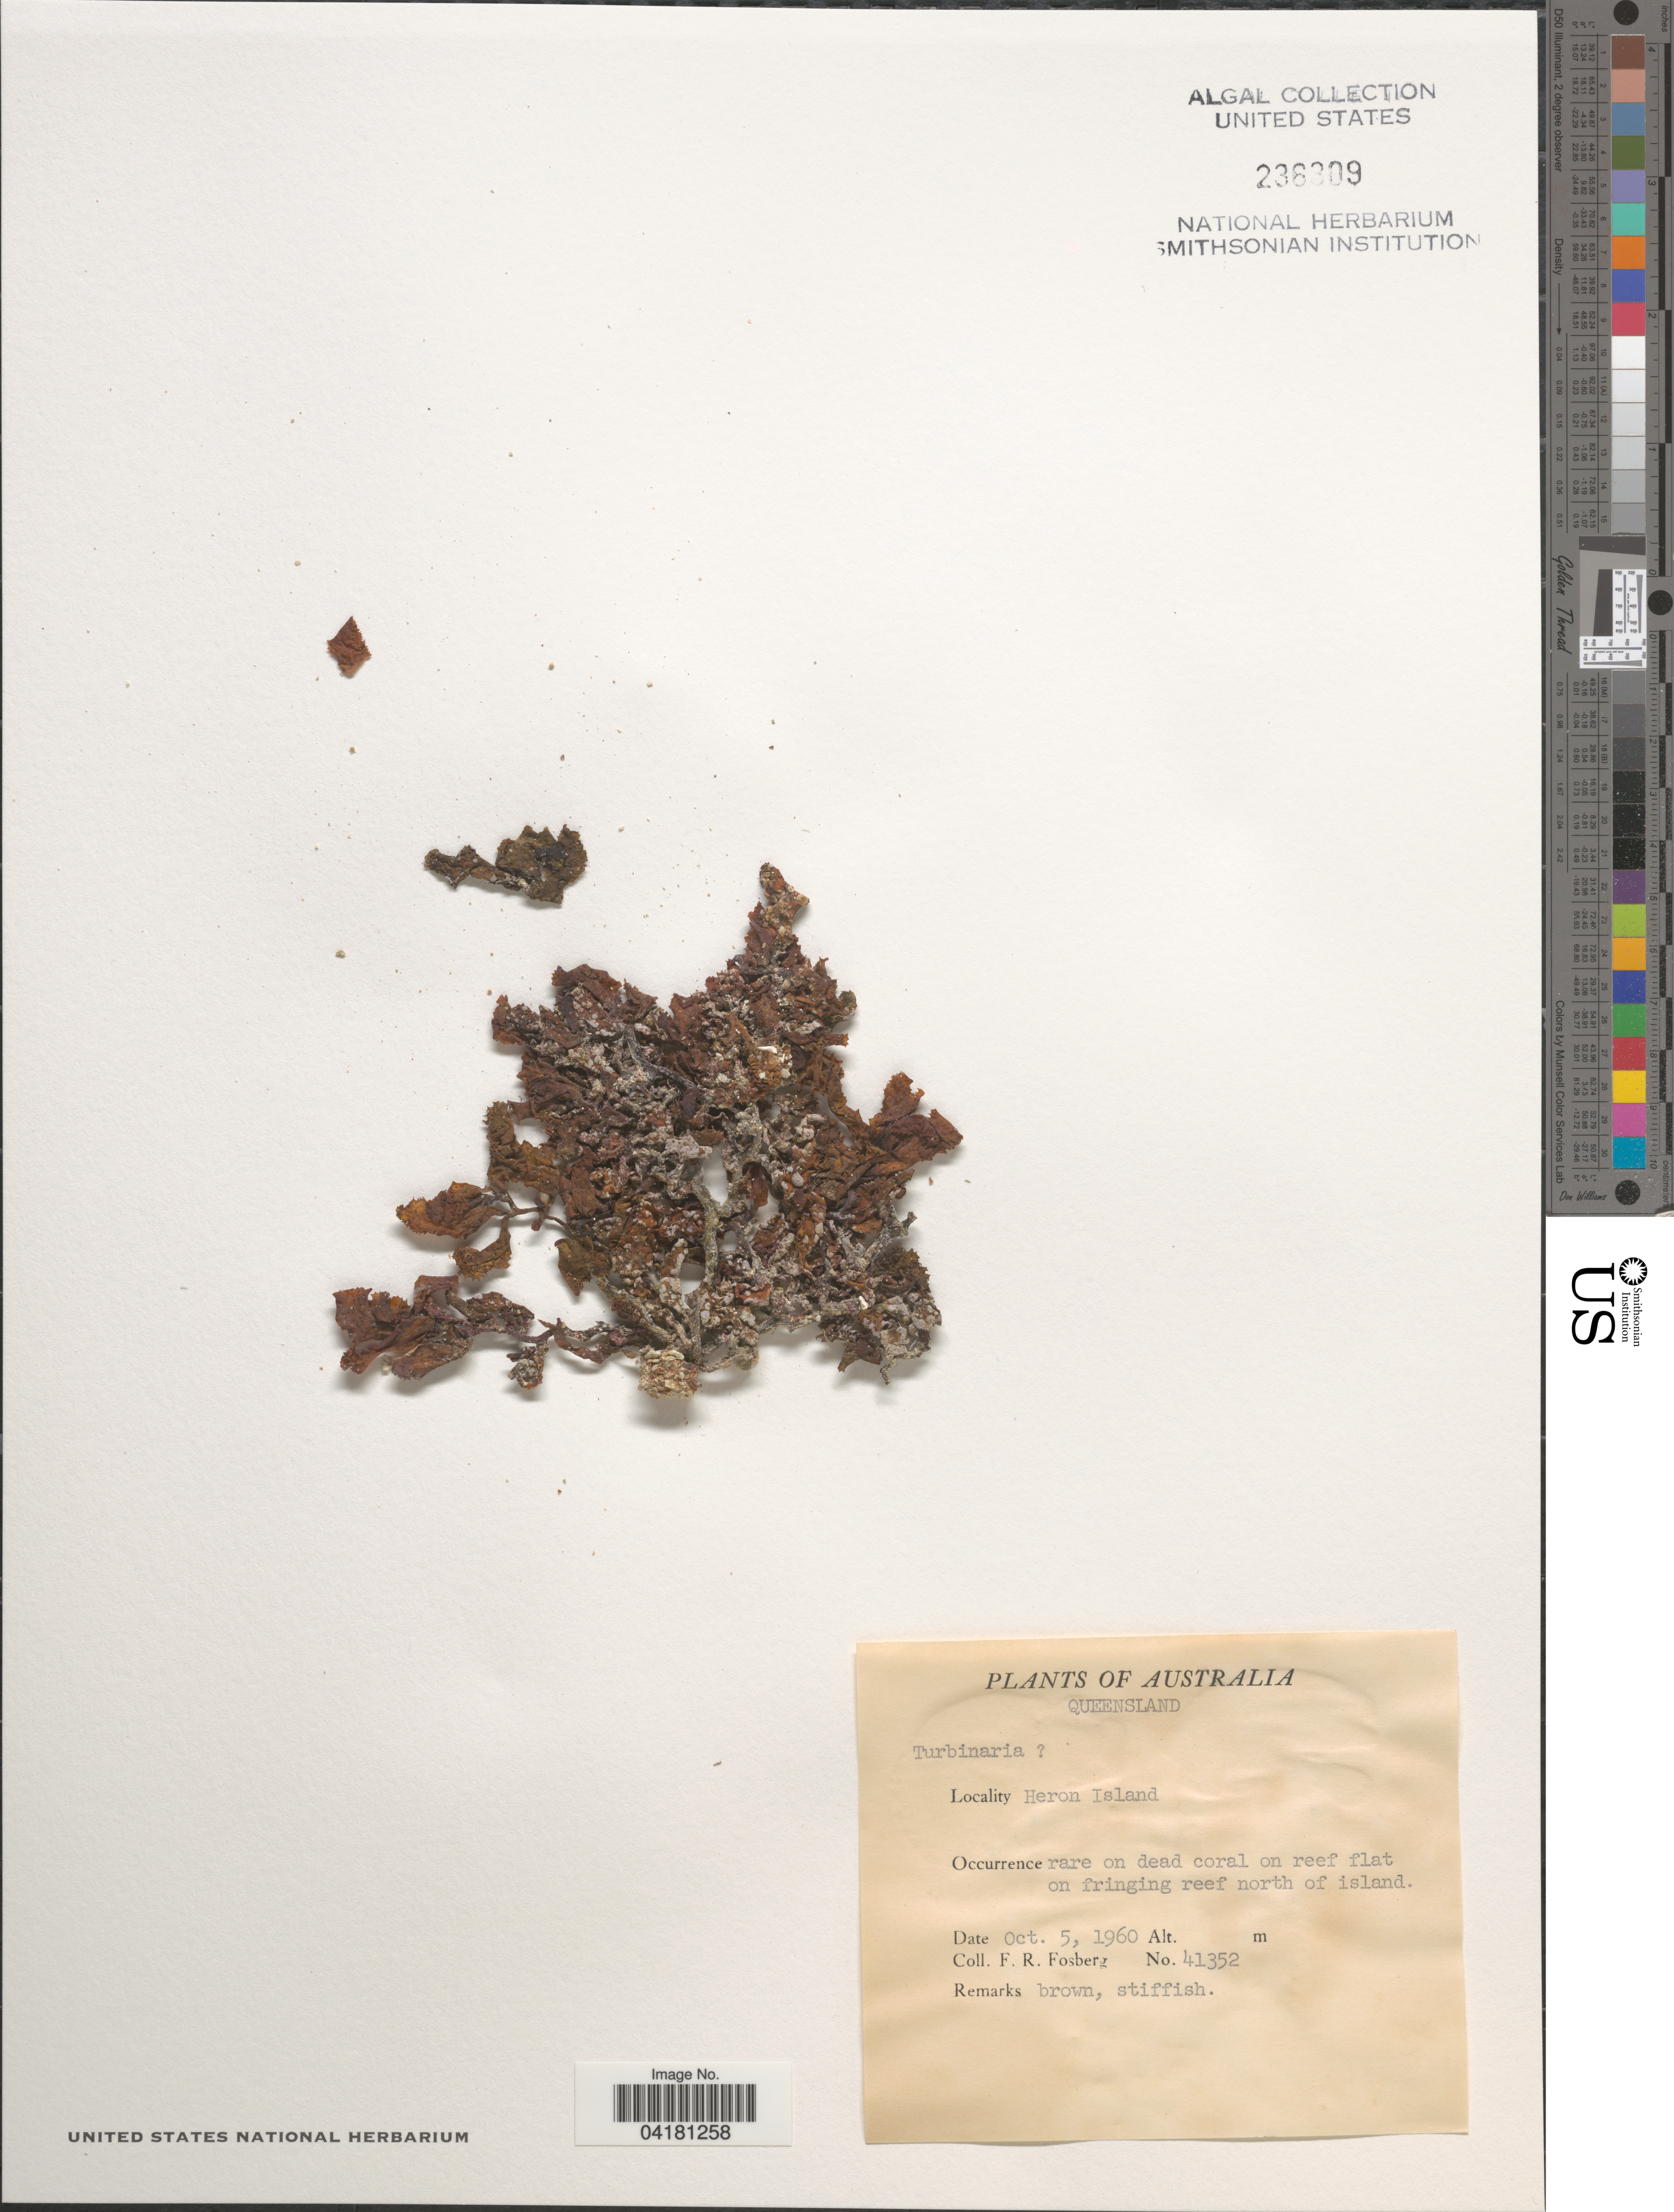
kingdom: Chromista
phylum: Ochrophyta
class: Phaeophyceae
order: Fucales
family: Sargassaceae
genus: Turbinaria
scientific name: Turbinaria sp.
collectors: F. R. Fosberg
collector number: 41352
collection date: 1960-10-05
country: Australia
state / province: Queensland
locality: Heron Island. Rare on dead coral on reef flat on fringing reef north of island.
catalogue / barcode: US 236309